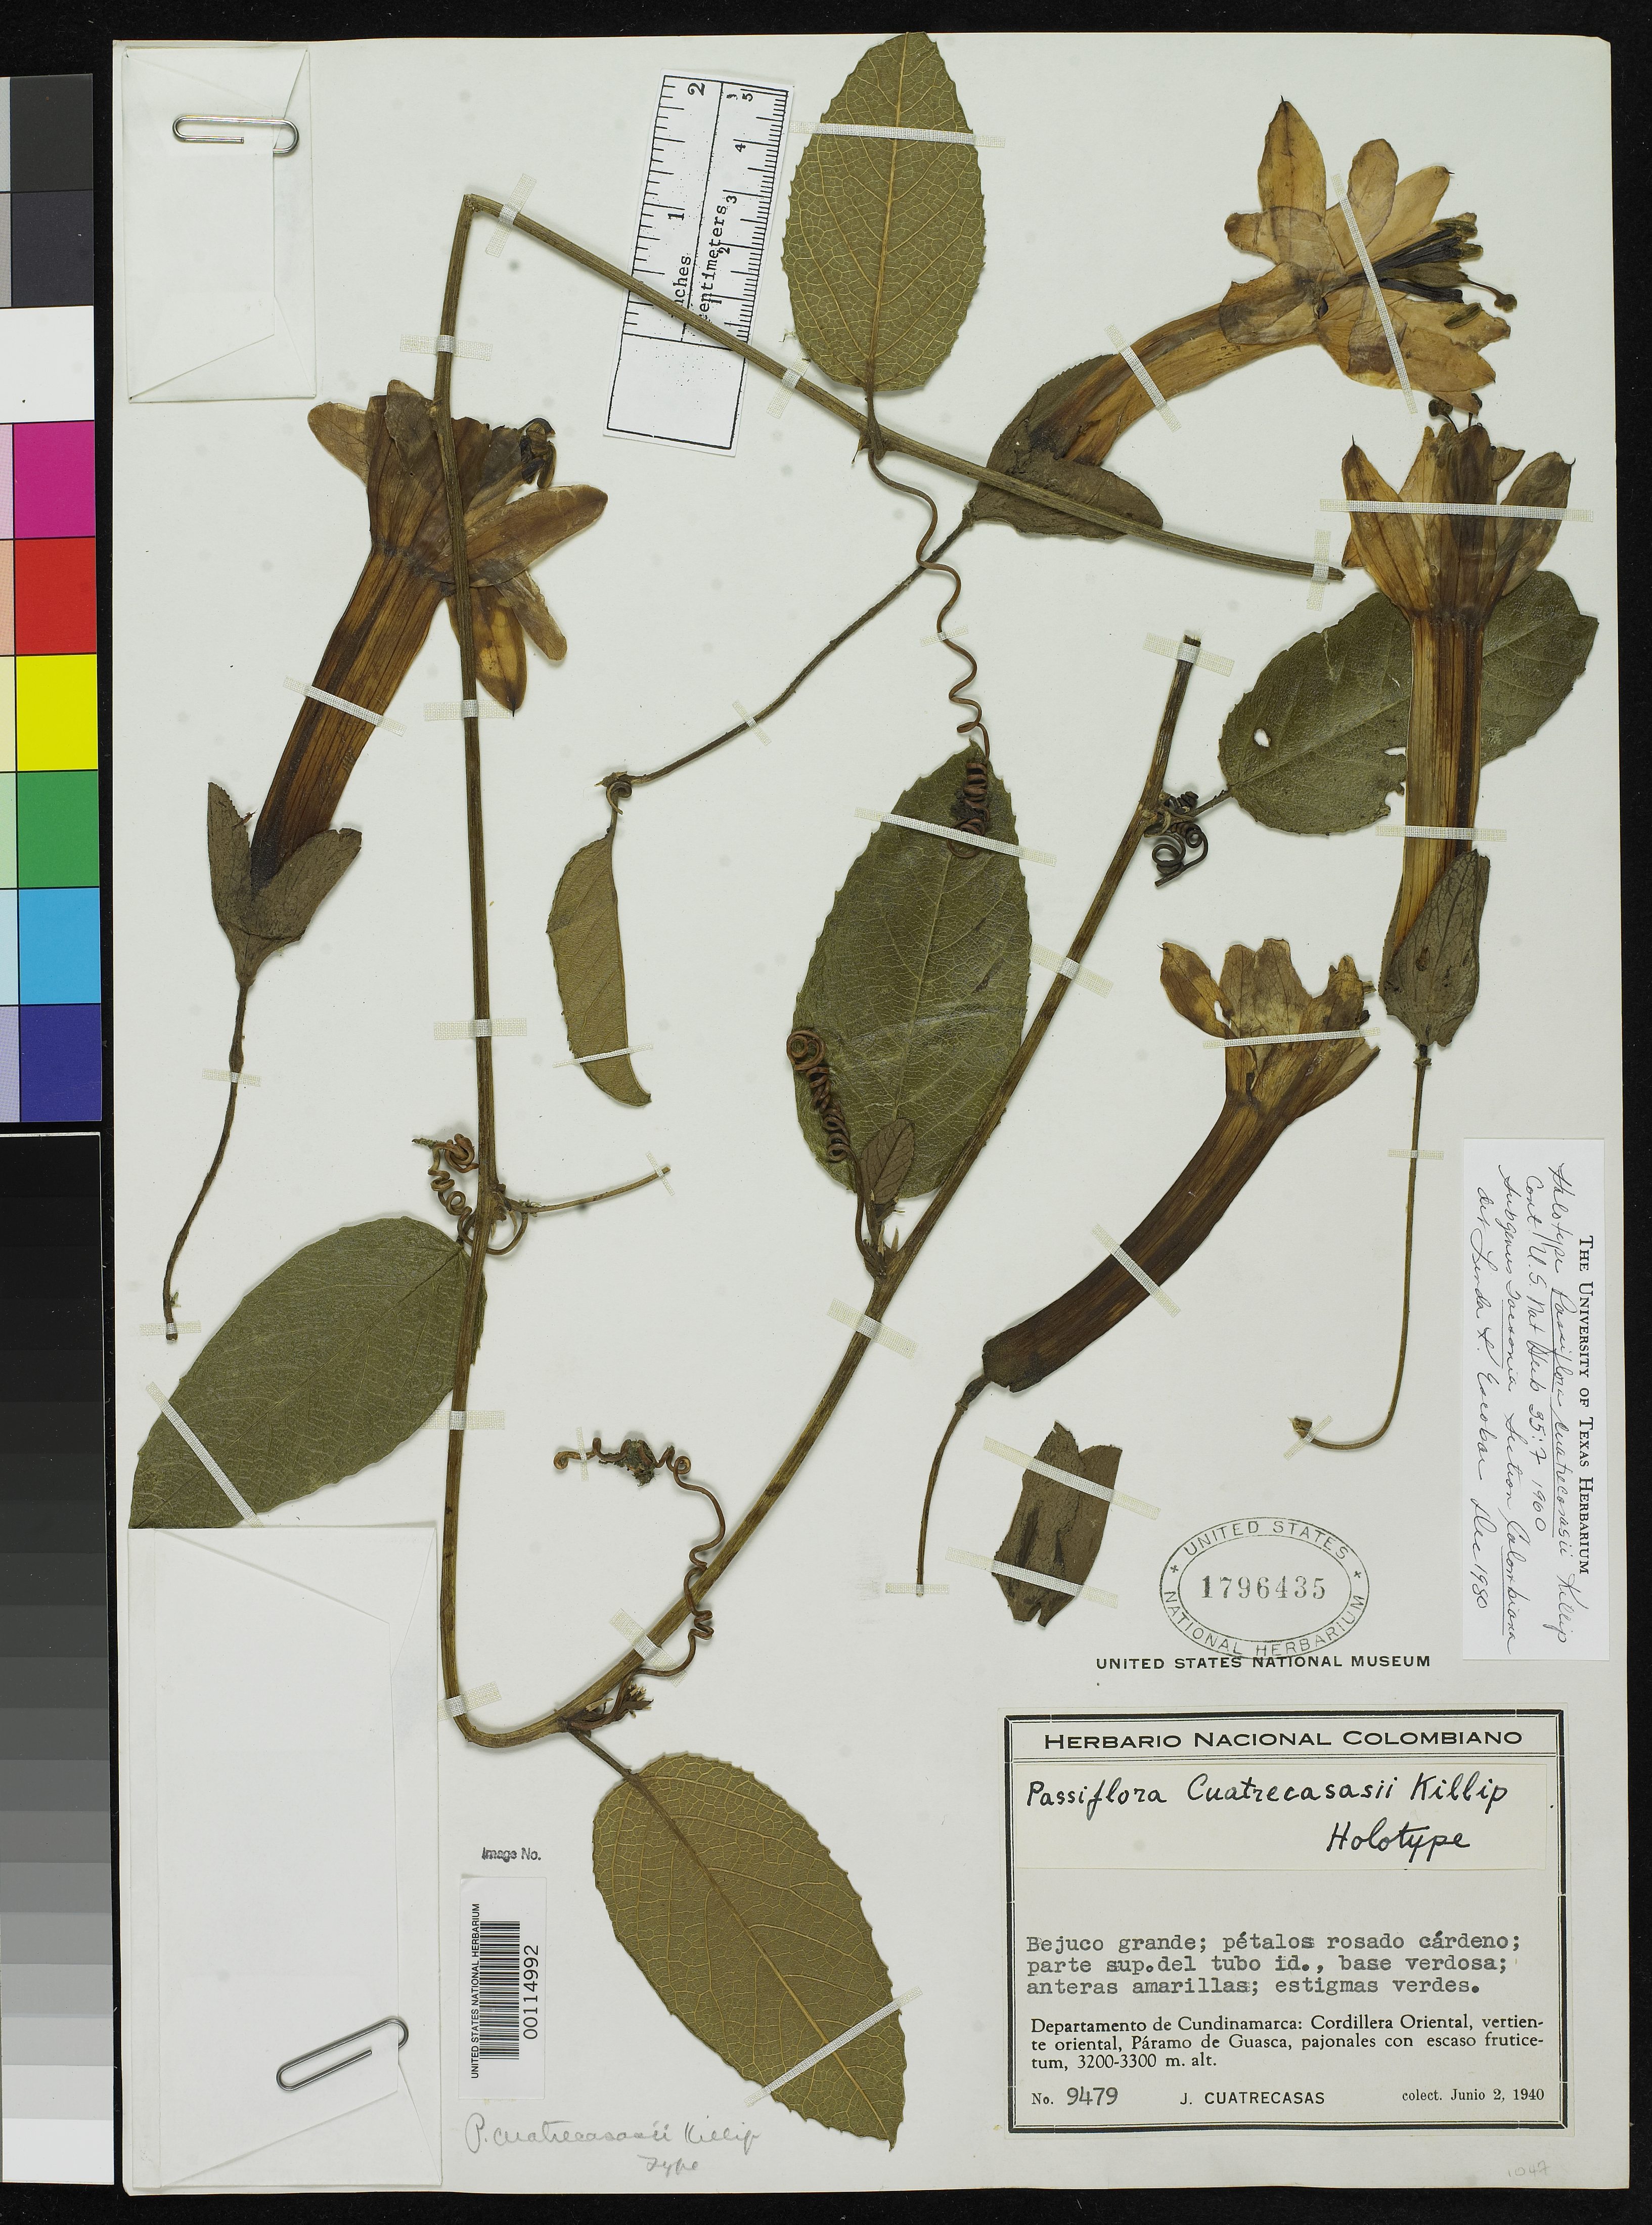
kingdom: Plantae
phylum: Tracheophyta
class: Magnoliopsida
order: Malpighiales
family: Passifloraceae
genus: Passiflora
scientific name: Passiflora cuatrecasasii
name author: Killip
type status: Holotype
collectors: J. Cuatrecasas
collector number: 9479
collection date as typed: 02 Jun 1940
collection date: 1940-06-02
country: Colombia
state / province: Cundinamarca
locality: Paramo de Guasca.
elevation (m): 3200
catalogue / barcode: US 1796435